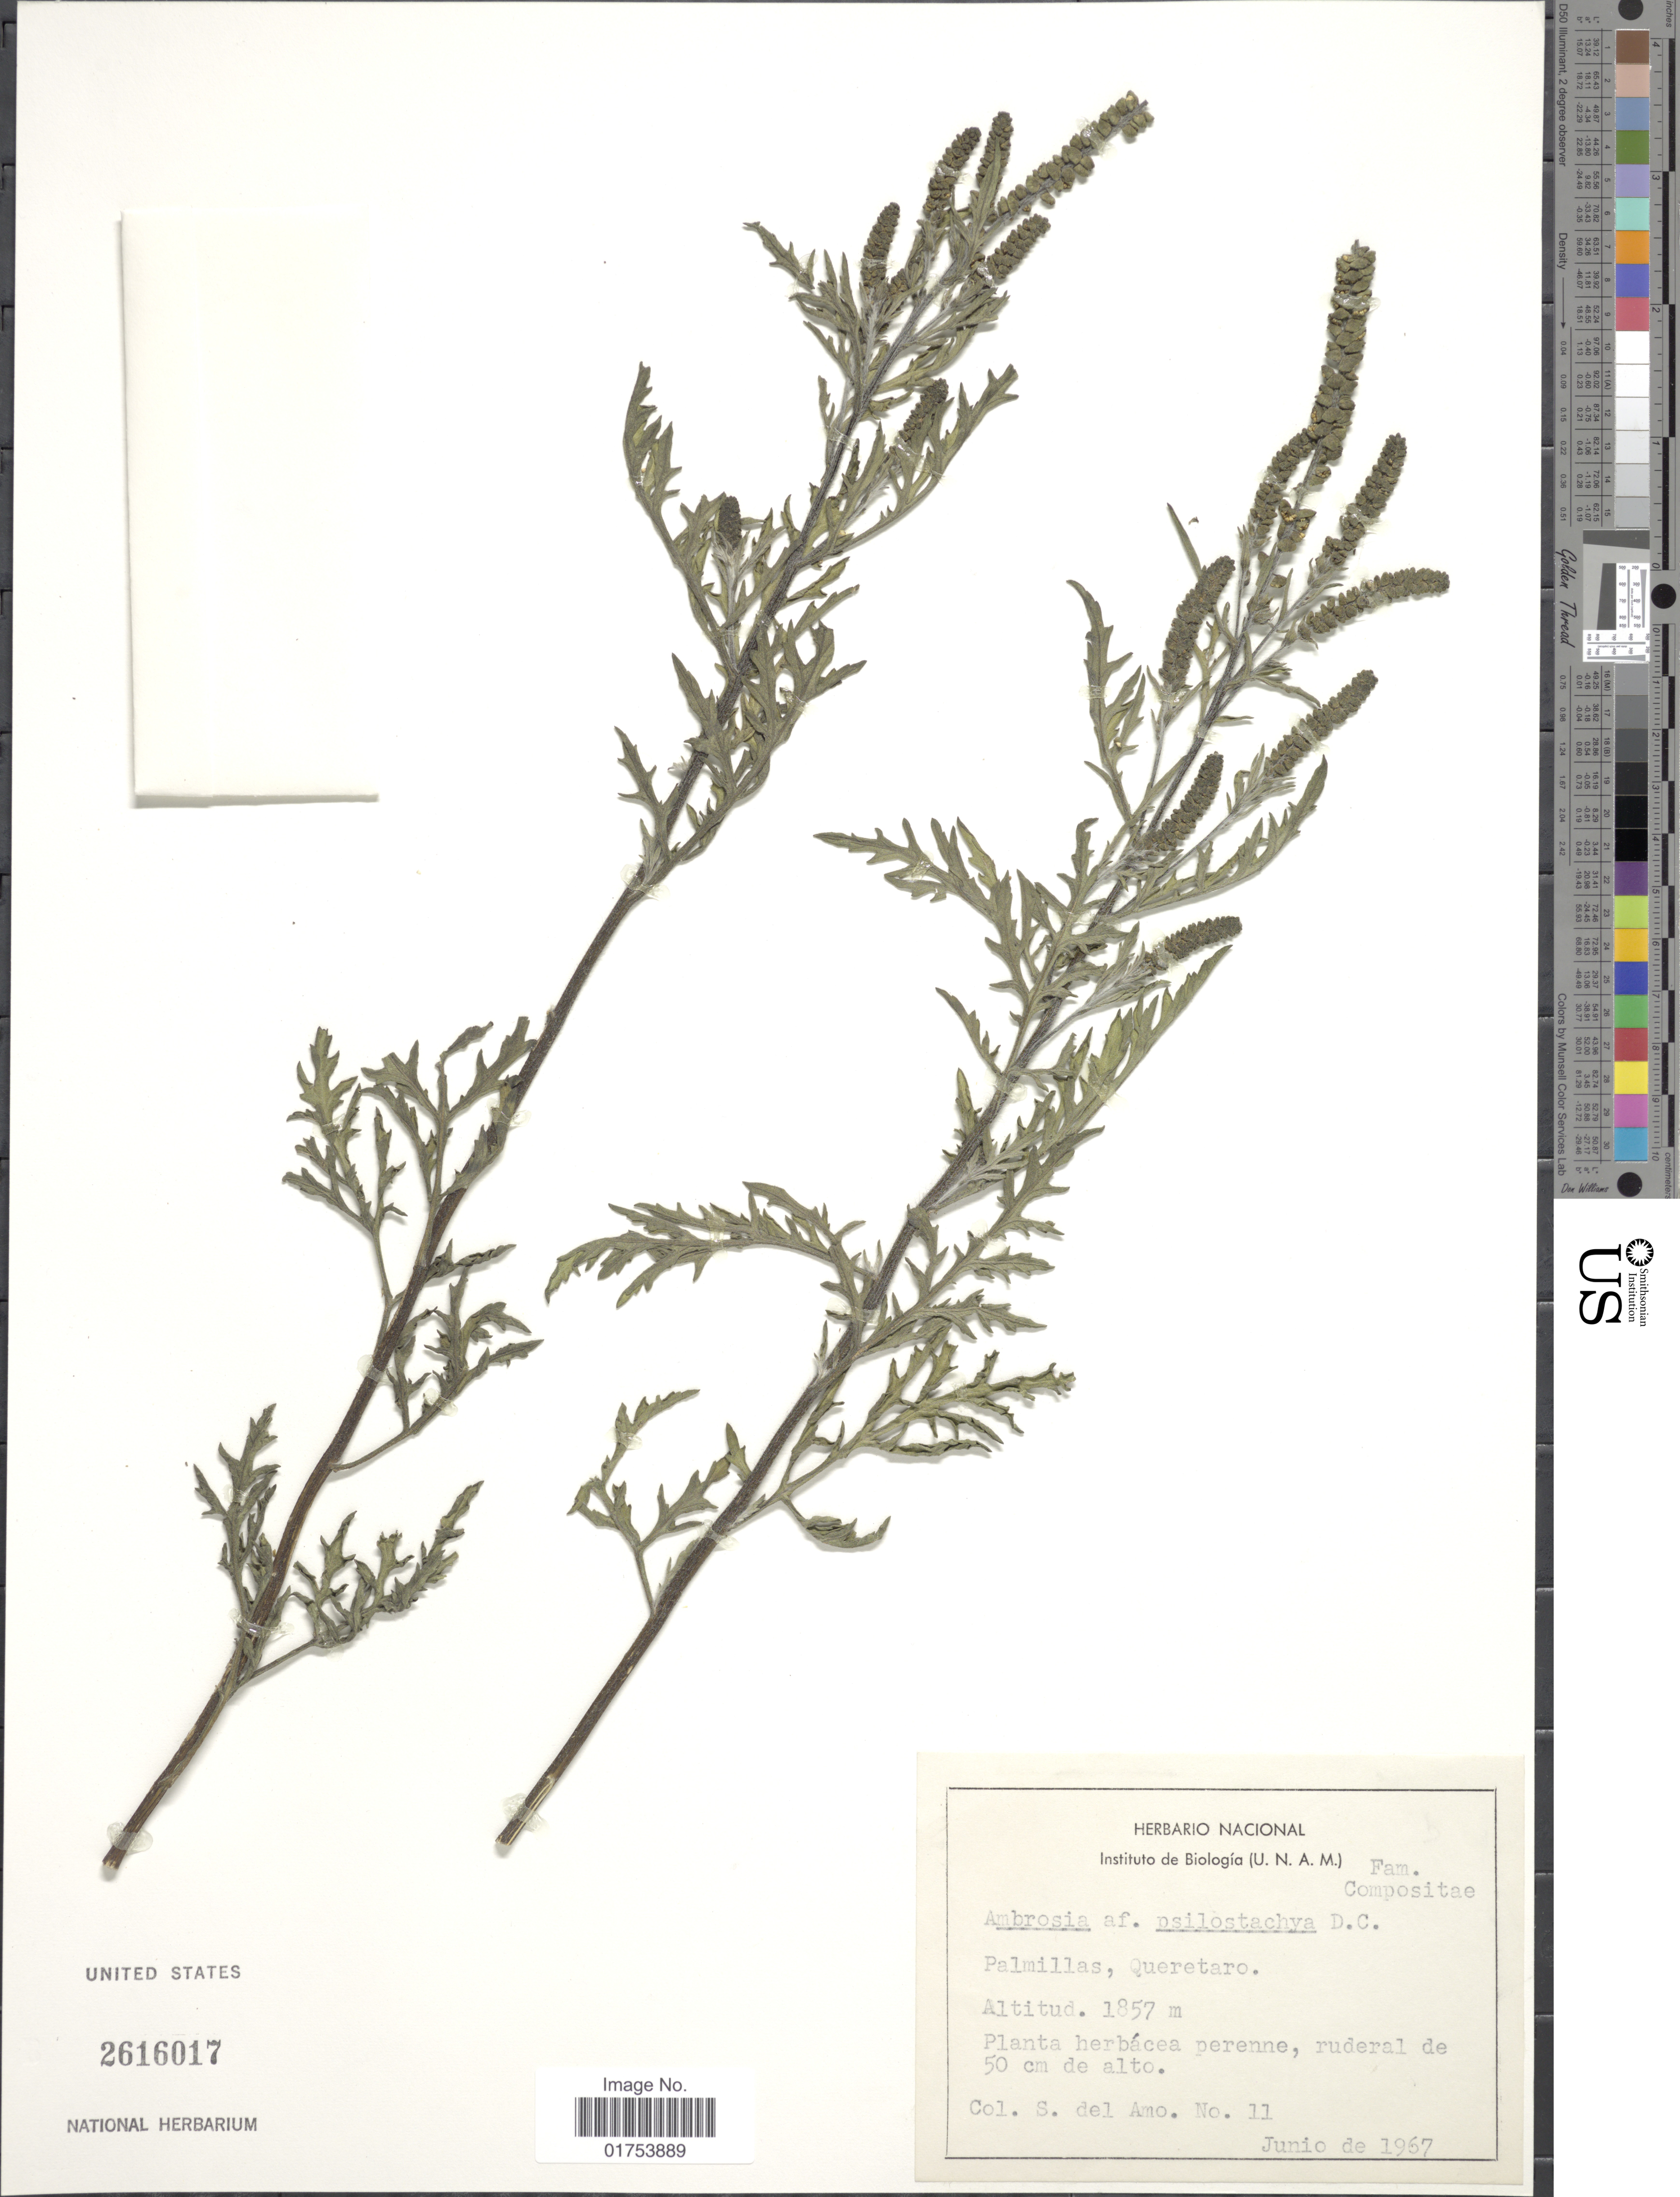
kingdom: Plantae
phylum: Tracheophyta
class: Magnoliopsida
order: Asterales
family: Asteraceae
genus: Ambrosia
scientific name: Ambrosia psilostachya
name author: DC.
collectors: S. Amo.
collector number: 11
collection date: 1967-06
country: Mexico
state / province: Querétaro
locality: Palmillas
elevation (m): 1857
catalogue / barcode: US 2616017